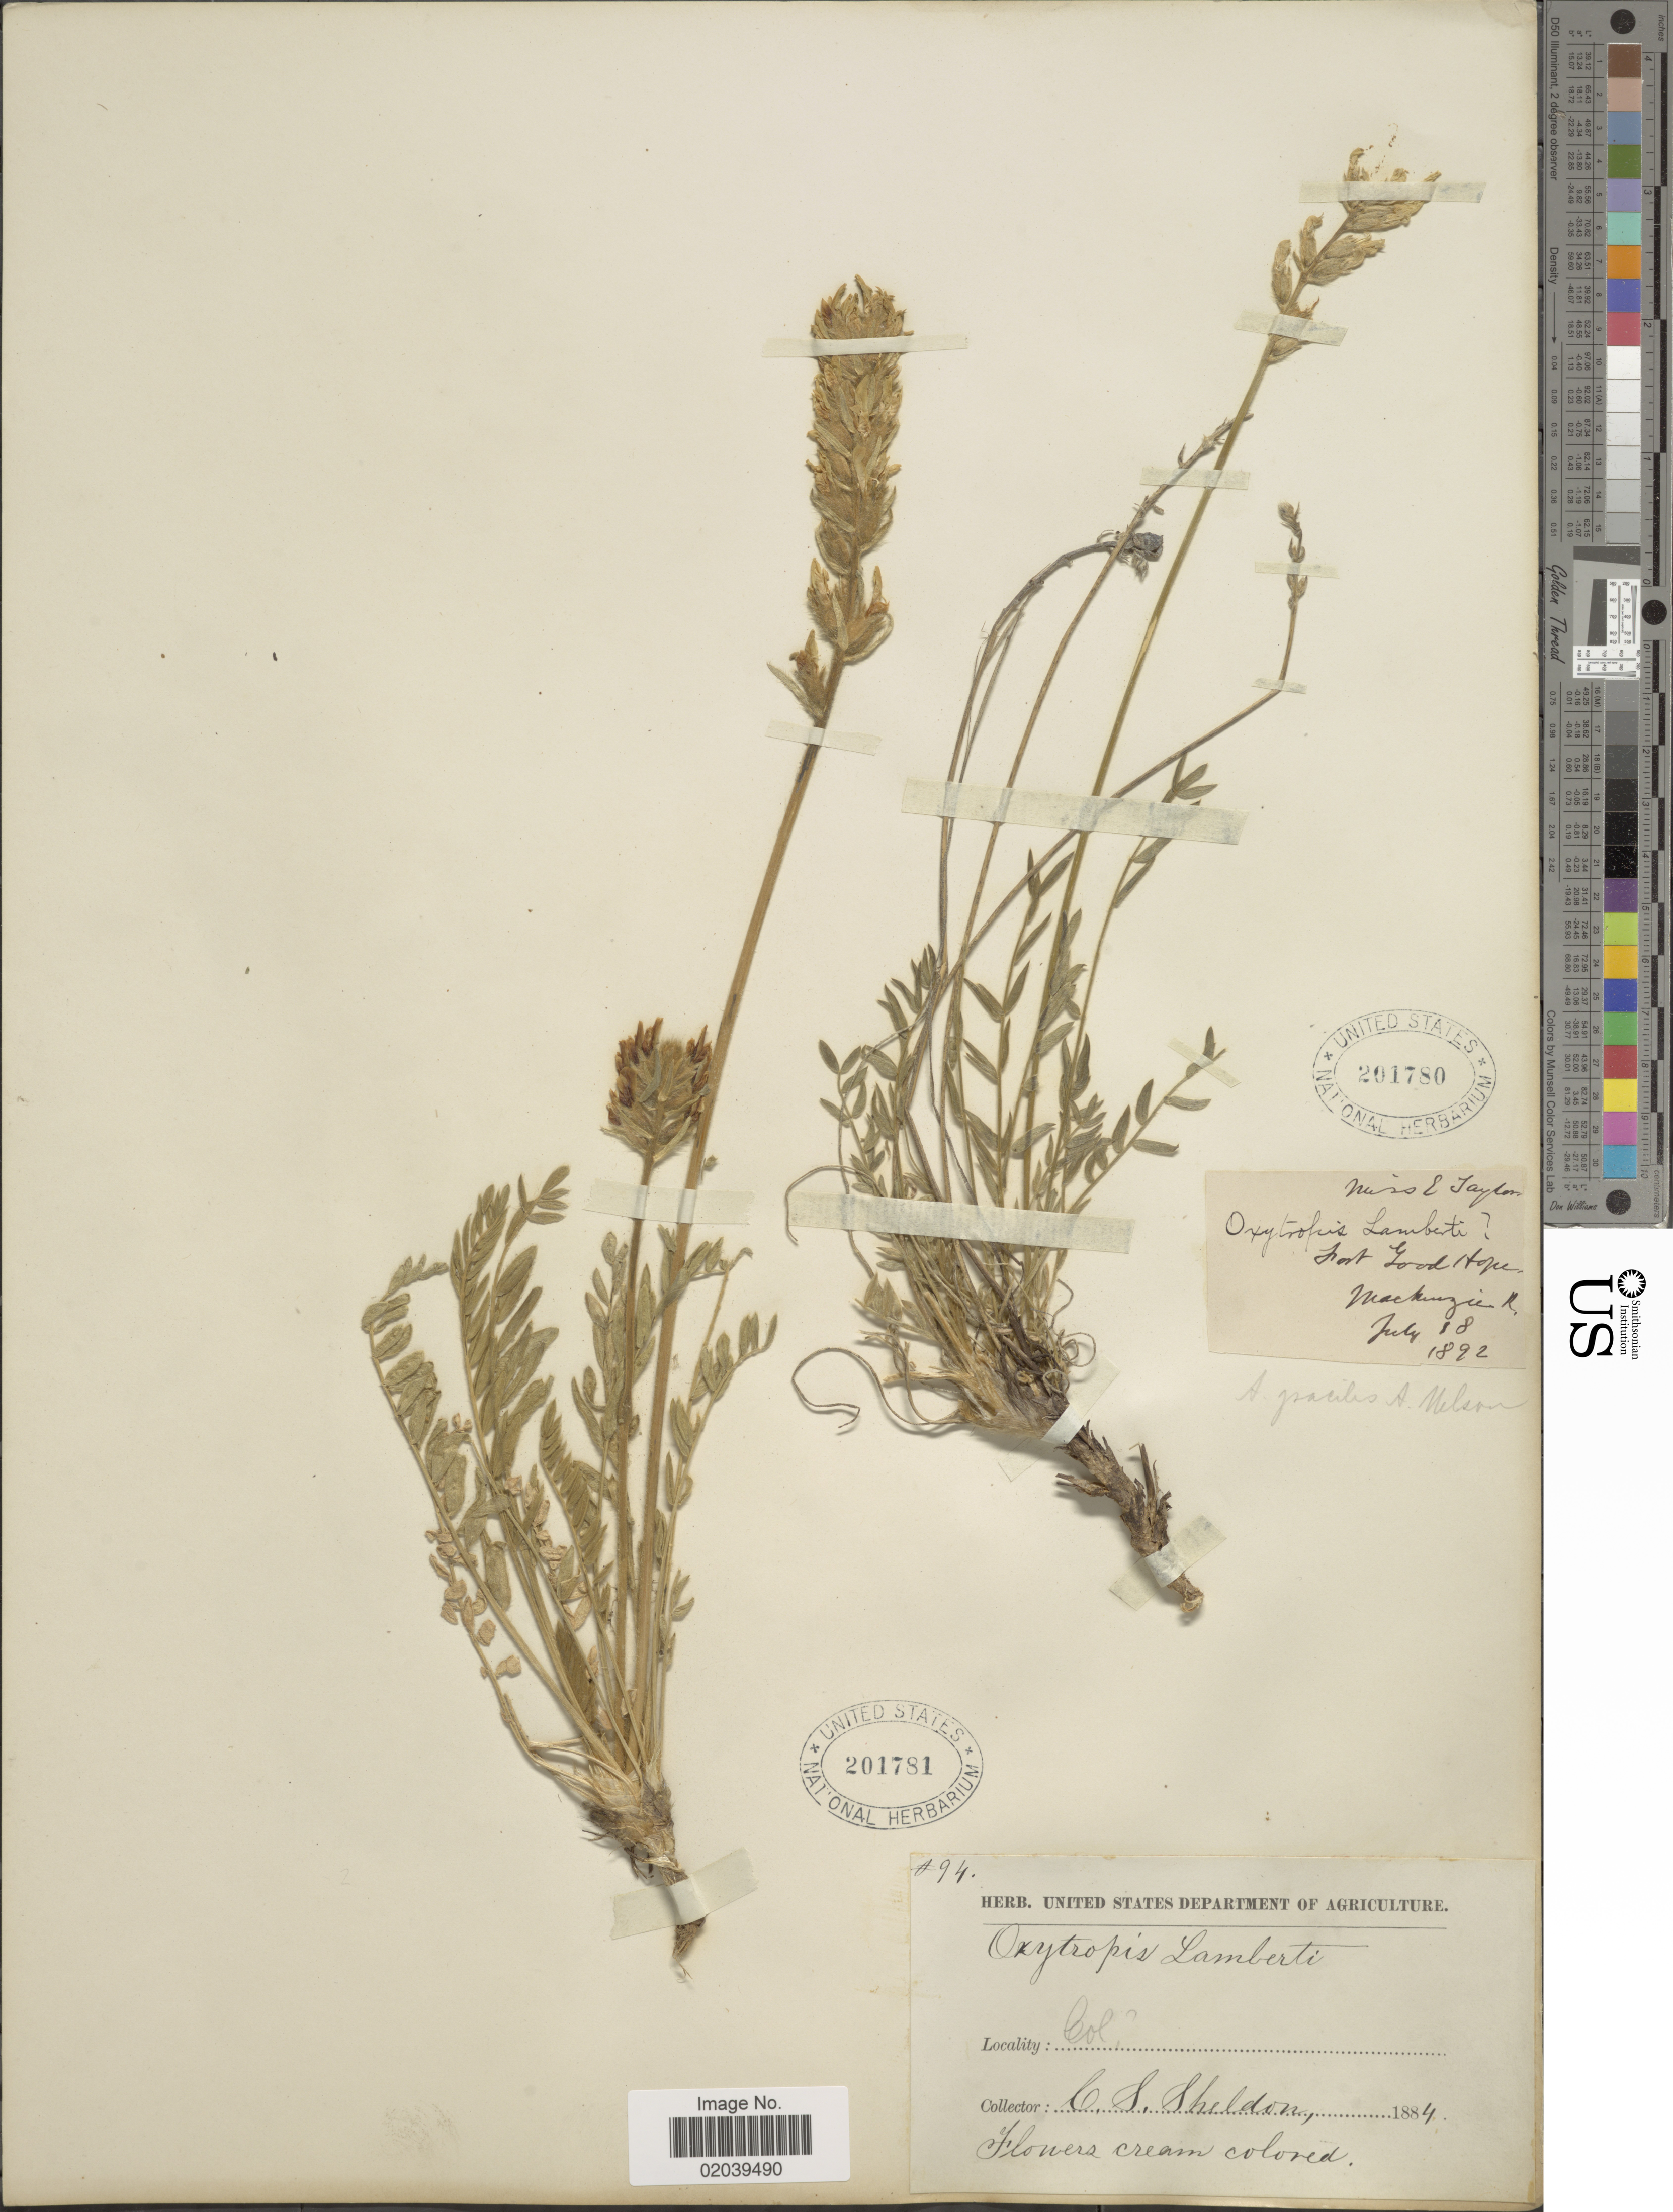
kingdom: Plantae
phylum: Tracheophyta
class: Magnoliopsida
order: Fabales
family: Fabaceae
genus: Oxytropis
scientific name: Oxytropis campestris var. gracilis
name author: (A. Nelson) Barneby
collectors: K. K. Mackenzie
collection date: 1892-07-18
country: Canada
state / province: Northwest Territories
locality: Fort Good Hope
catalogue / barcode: US 201780